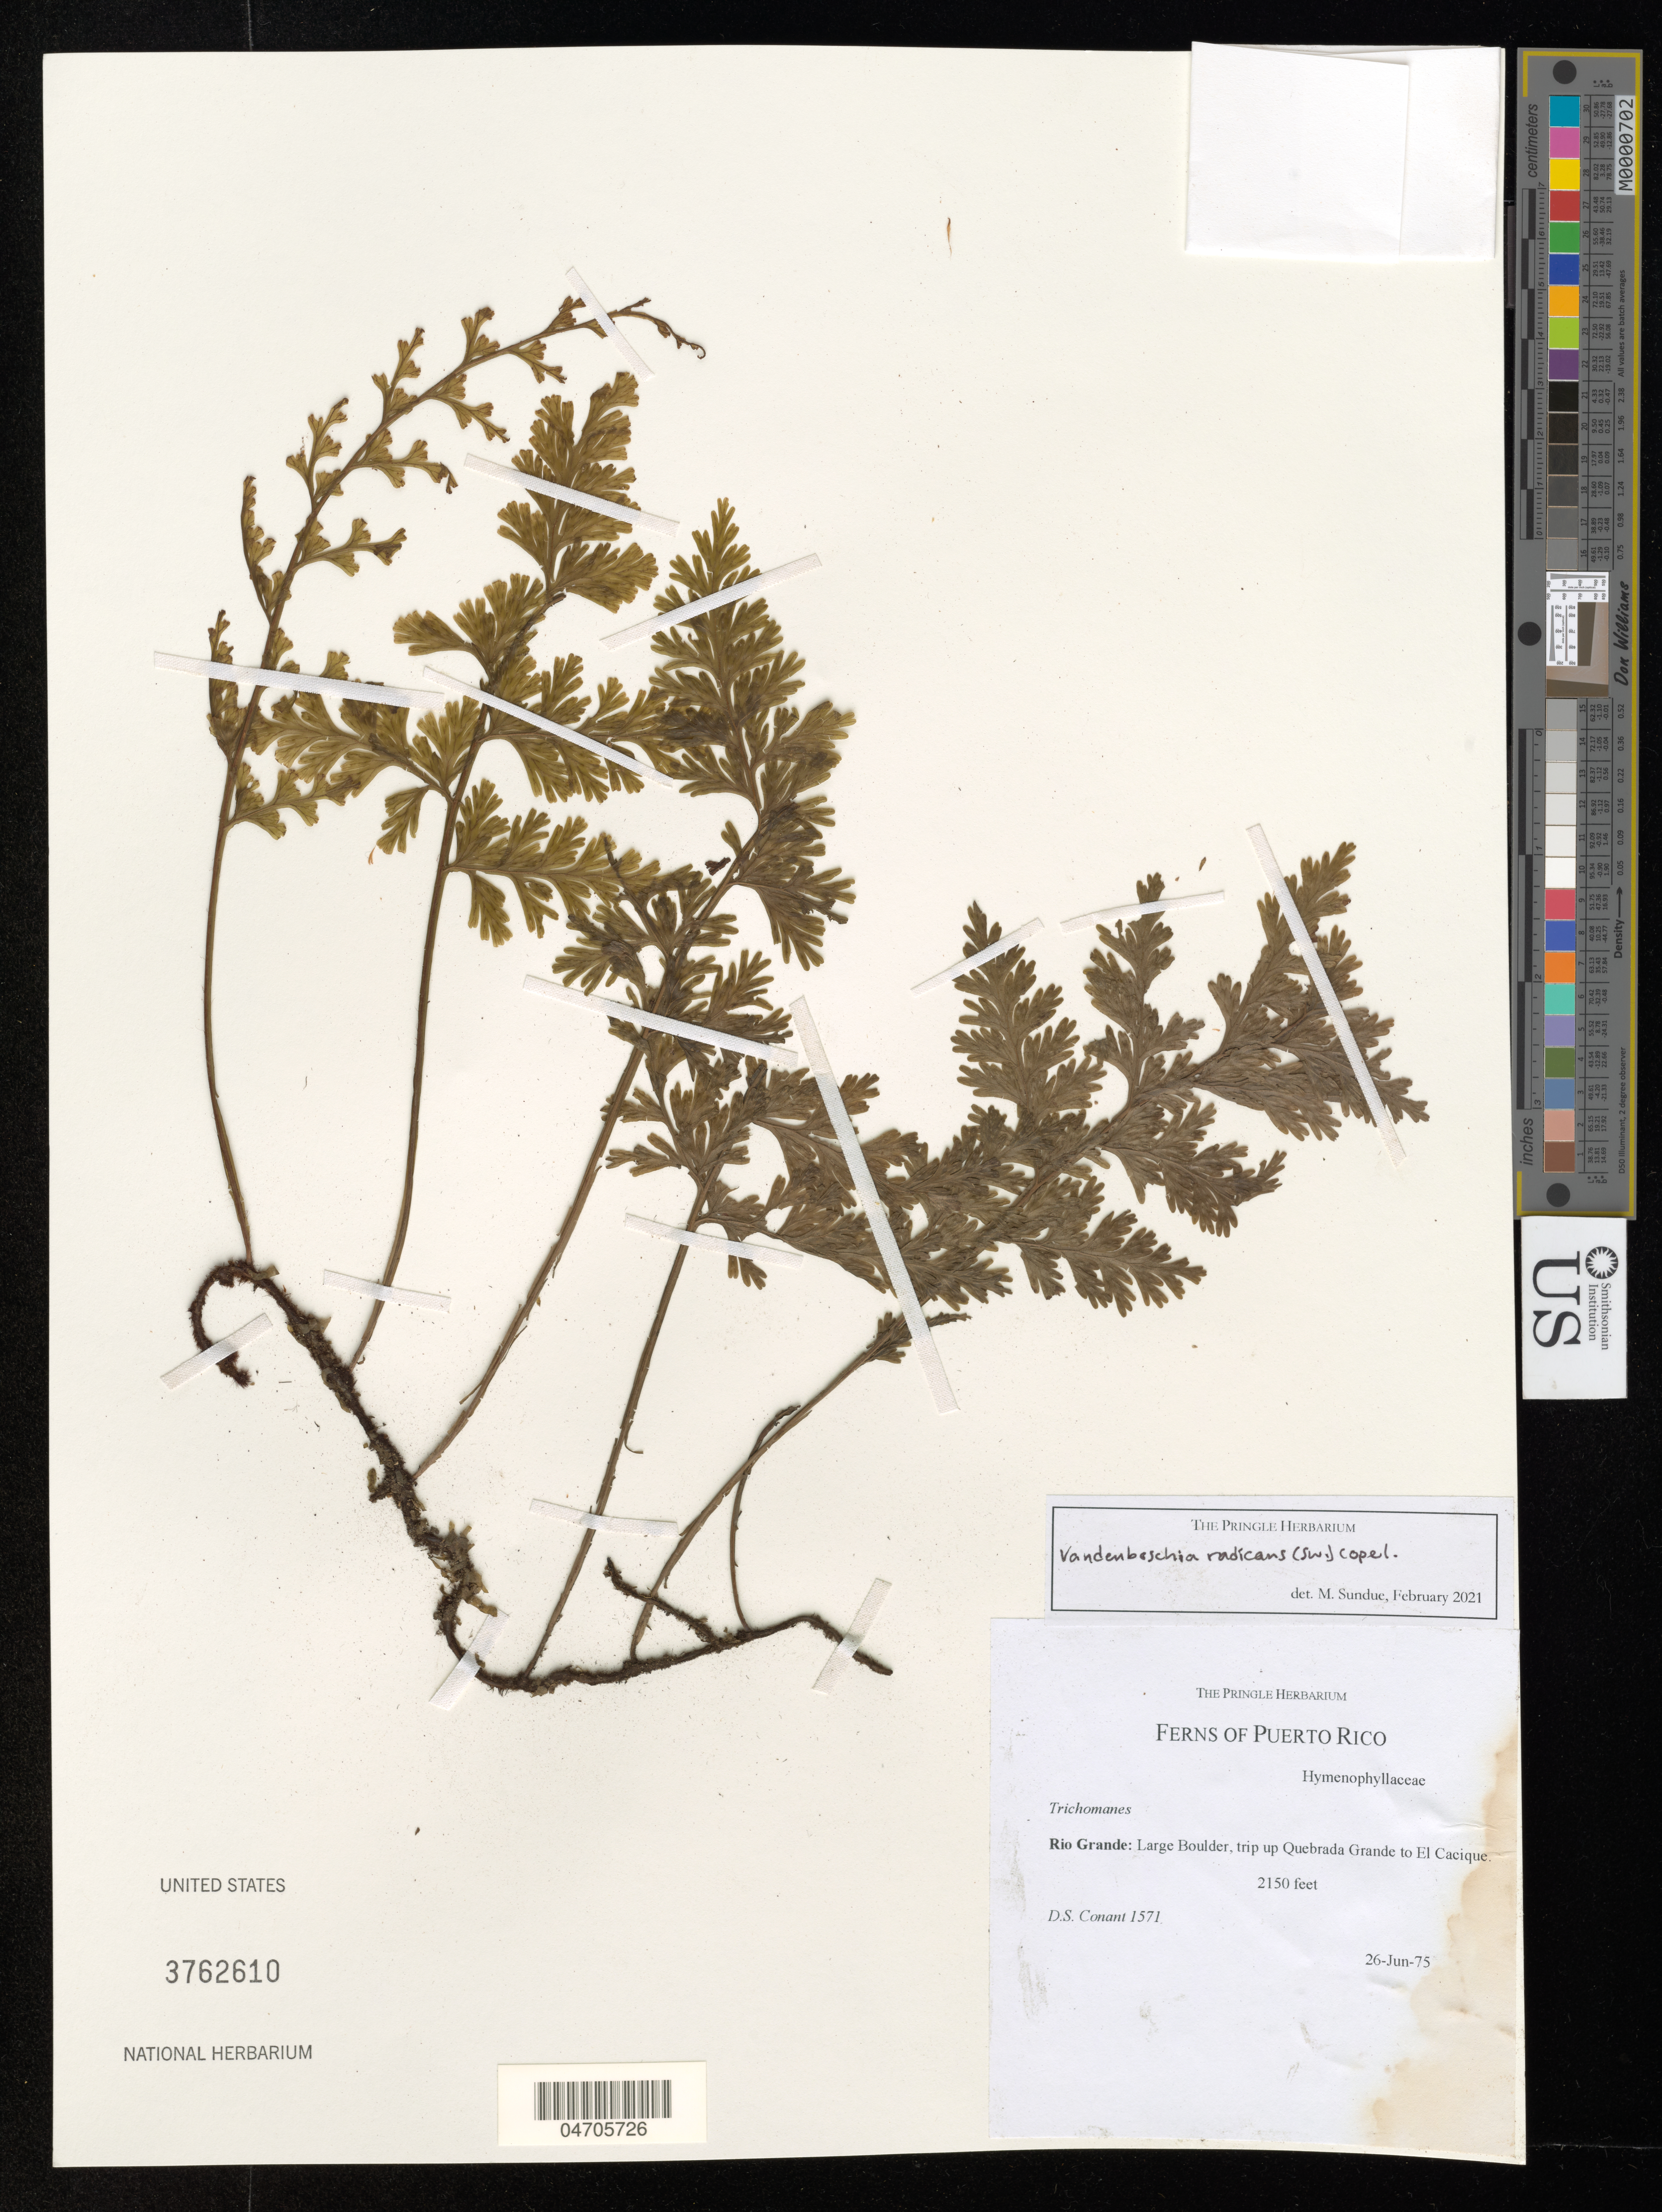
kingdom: Plantae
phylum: Tracheophyta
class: Polypodiopsida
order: Hymenophyllales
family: Hymenophyllaceae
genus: Vandenboschia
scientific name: Vandenboschia radicans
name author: (Sw.) Copel.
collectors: D. S. Conant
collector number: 1571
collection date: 1975-06-26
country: Puerto Rico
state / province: Río Grande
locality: Large Boulder, trip up Quebrada Grande to El Cacique.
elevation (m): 655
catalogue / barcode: US 3762610